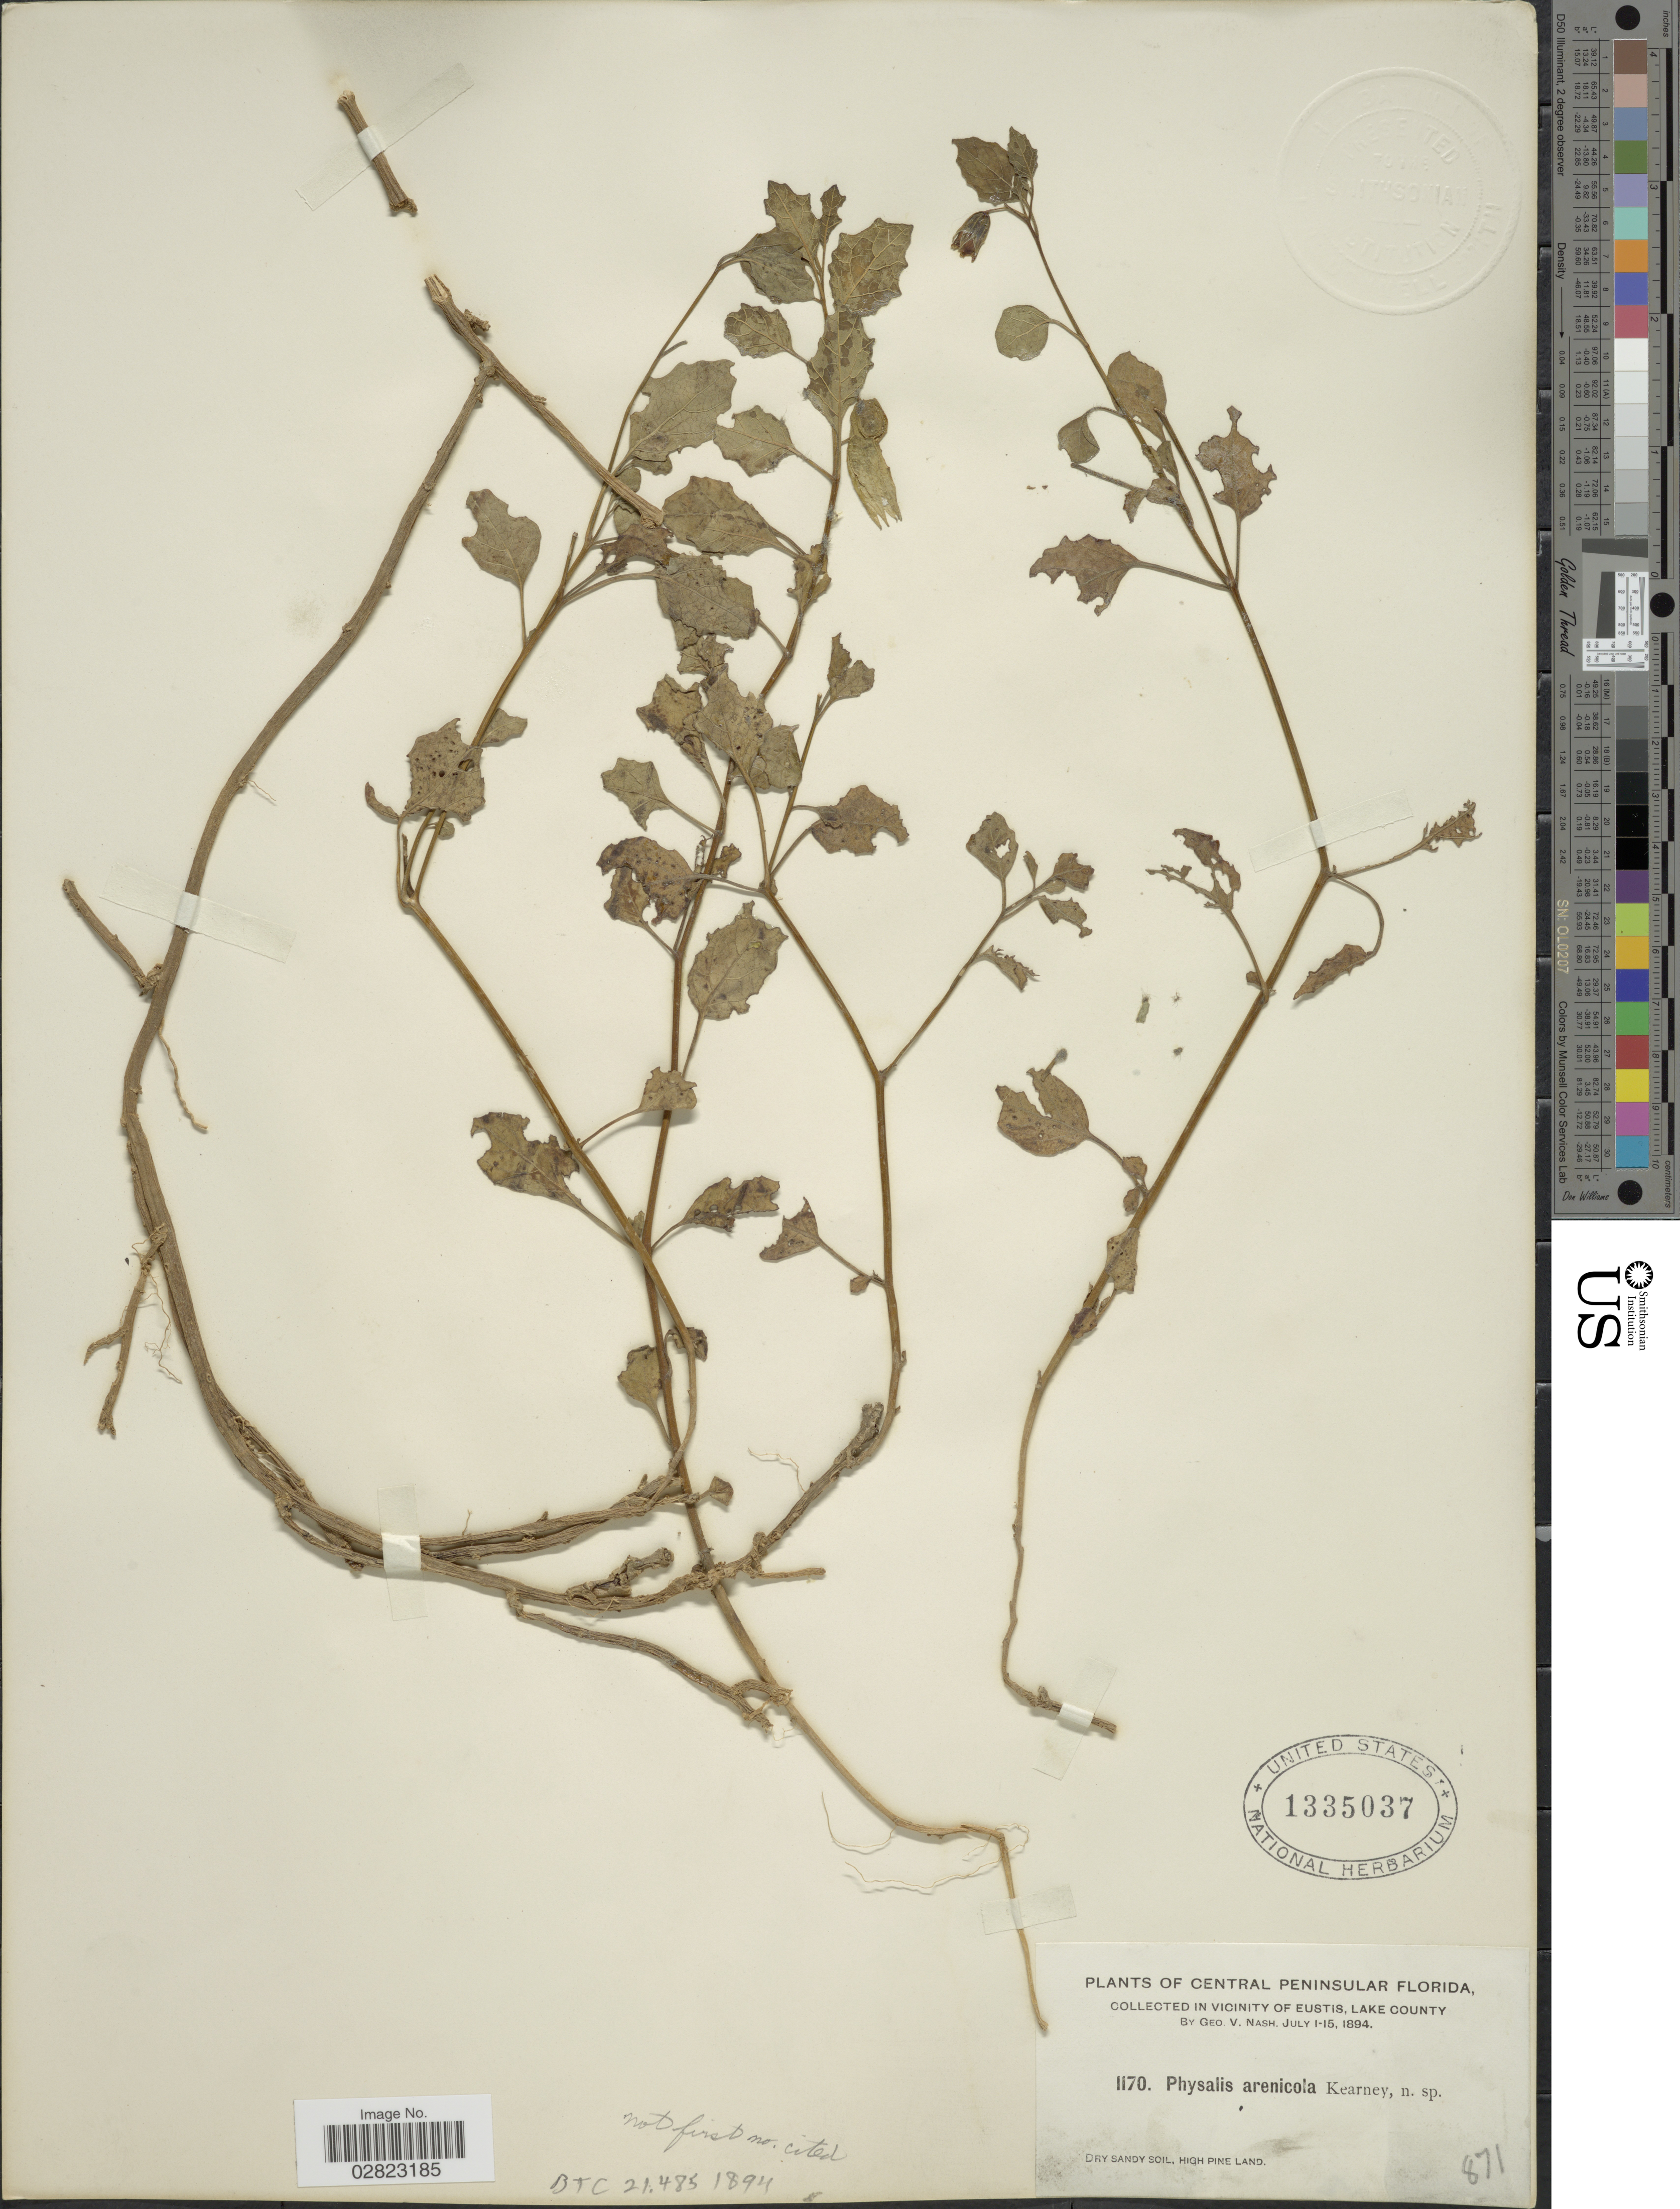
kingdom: Plantae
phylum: Tracheophyta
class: Magnoliopsida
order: Solanales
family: Solanaceae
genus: Physalis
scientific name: Physalis arenicola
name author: Kearney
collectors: G. V. Nash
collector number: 1170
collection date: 1894-07-01/1894-07-15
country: United States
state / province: Florida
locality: Central Peninsular. In Vicinity of Eustis, Lake County. High Pine Land.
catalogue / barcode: US 1335037